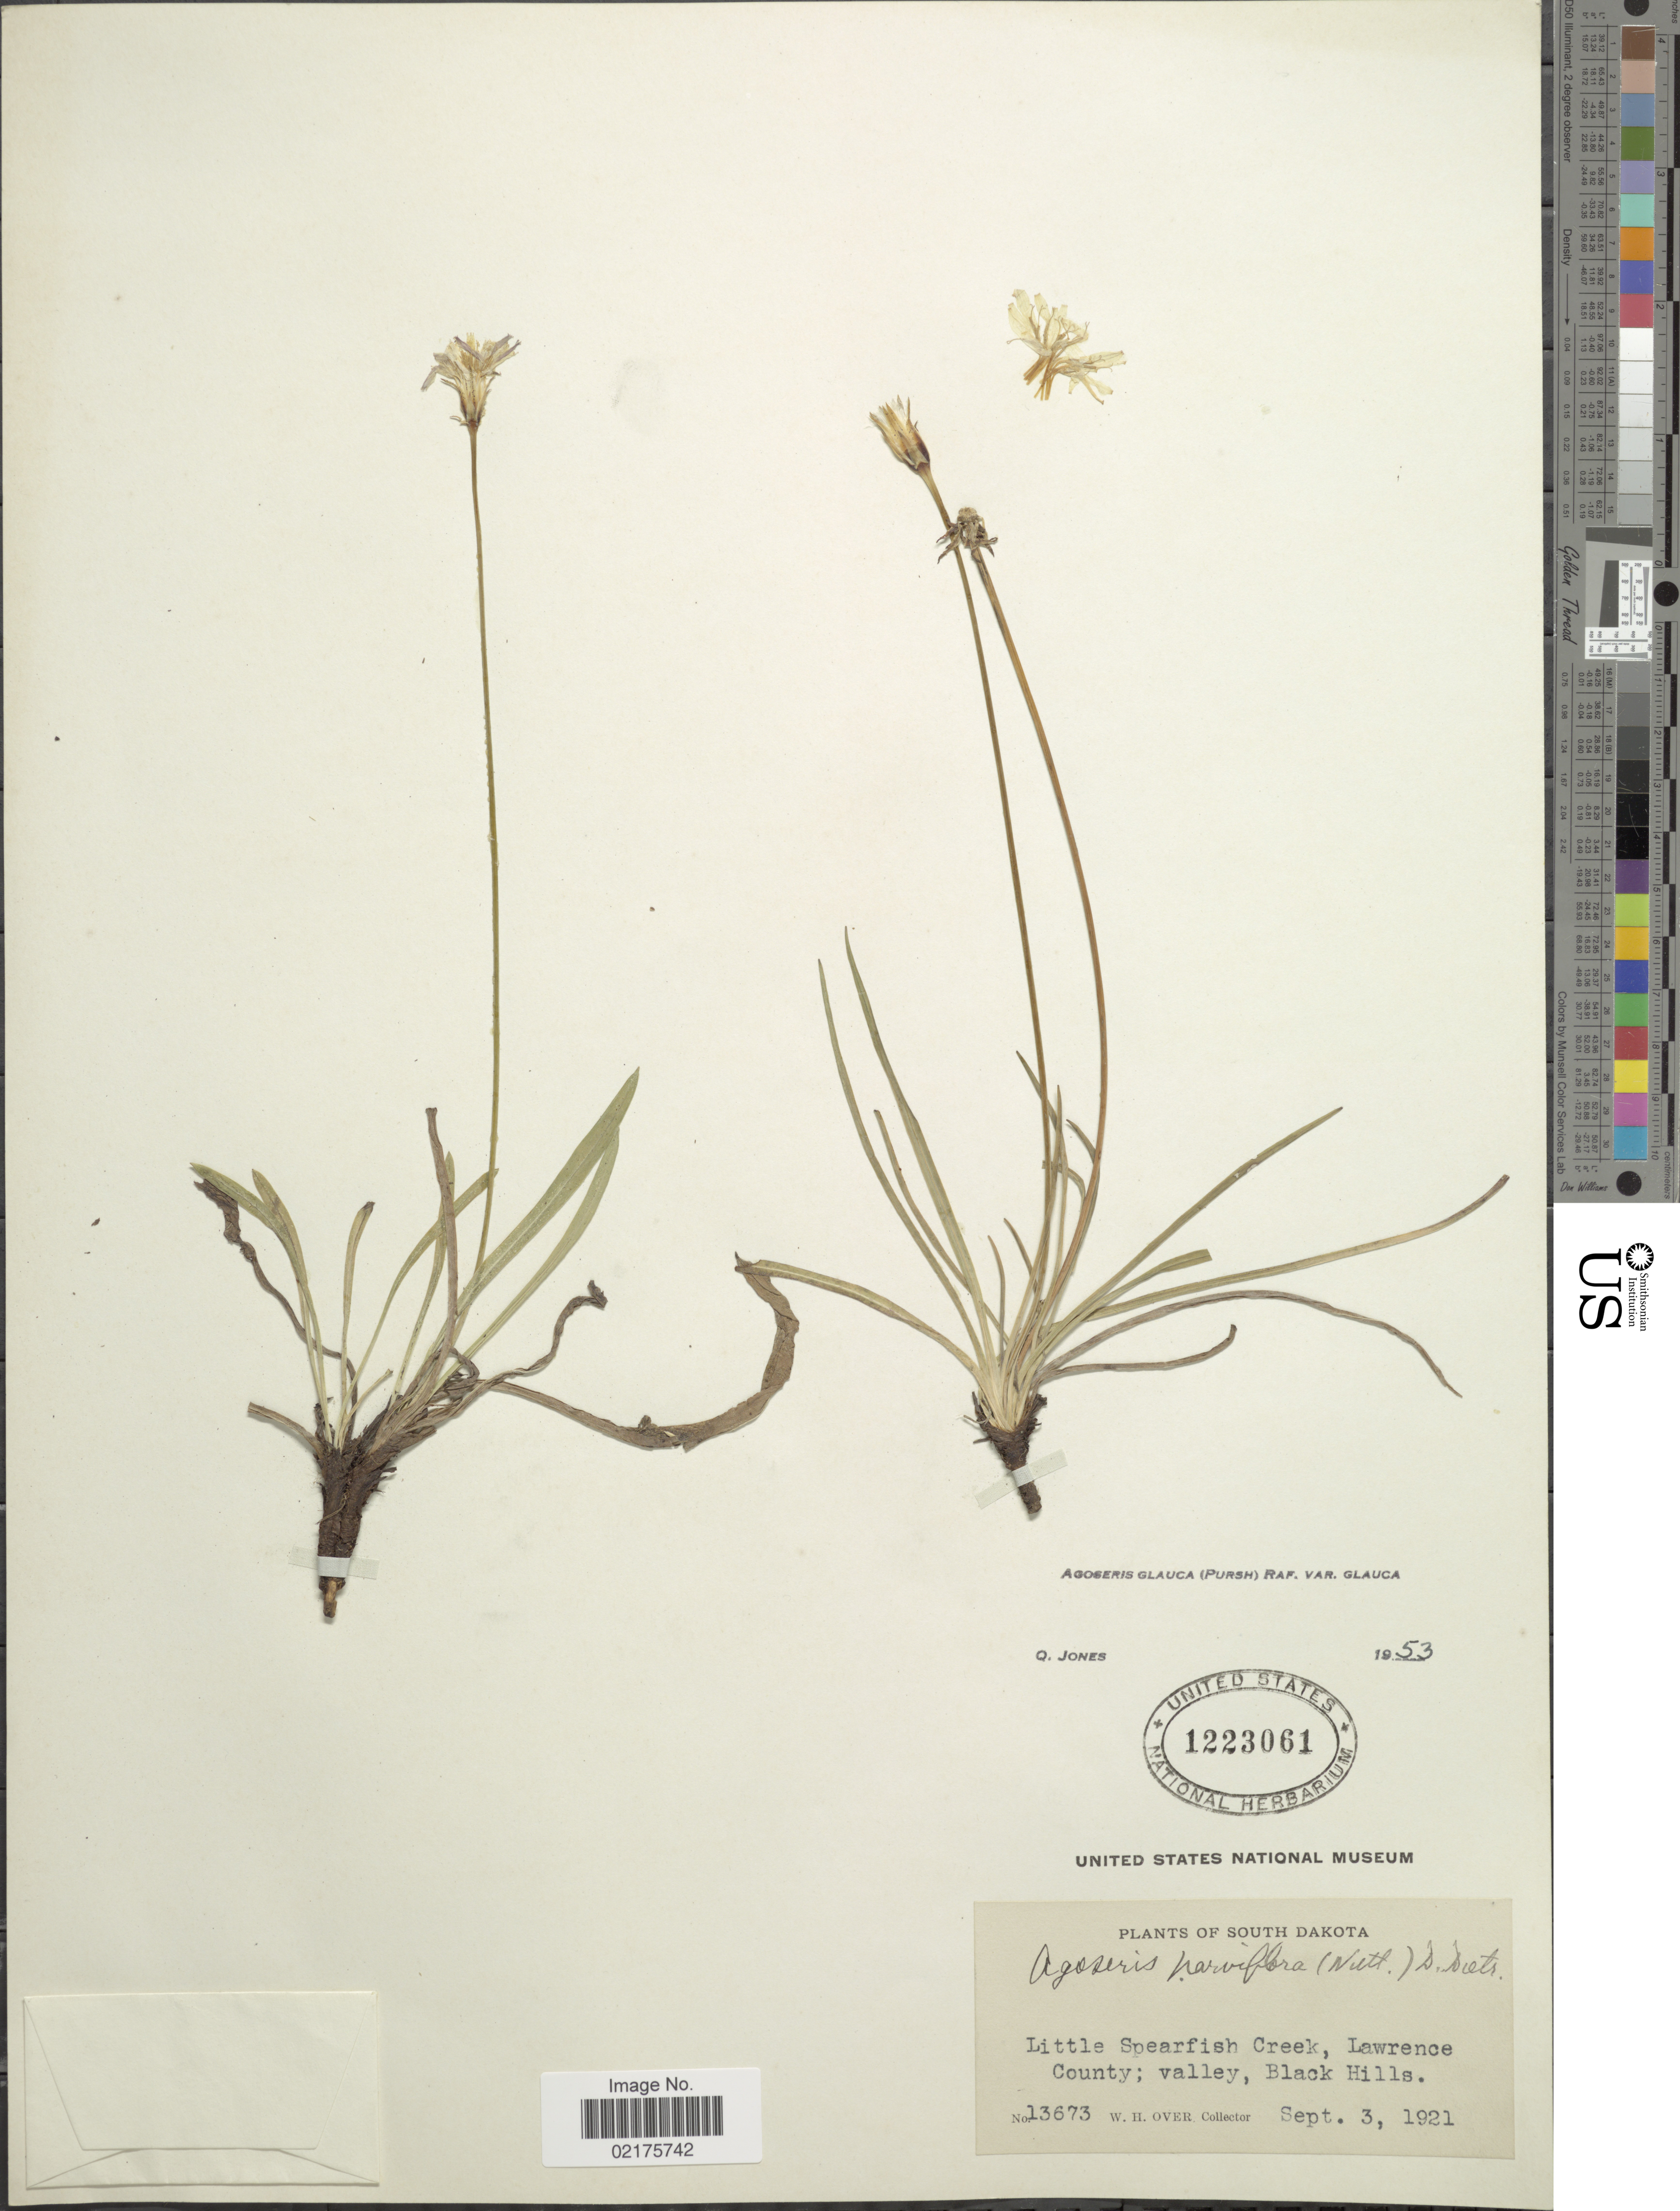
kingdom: Plantae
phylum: Tracheophyta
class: Magnoliopsida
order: Asterales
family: Asteraceae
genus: Agoseris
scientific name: Agoseris glauca var. glauca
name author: (Pursh) Raf.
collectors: W. Forwood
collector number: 13673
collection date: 1921-09-03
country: United States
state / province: South Dakota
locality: Little Spearfish Creek, Lawrence County, valley, Black Hills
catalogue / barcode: US 1223061